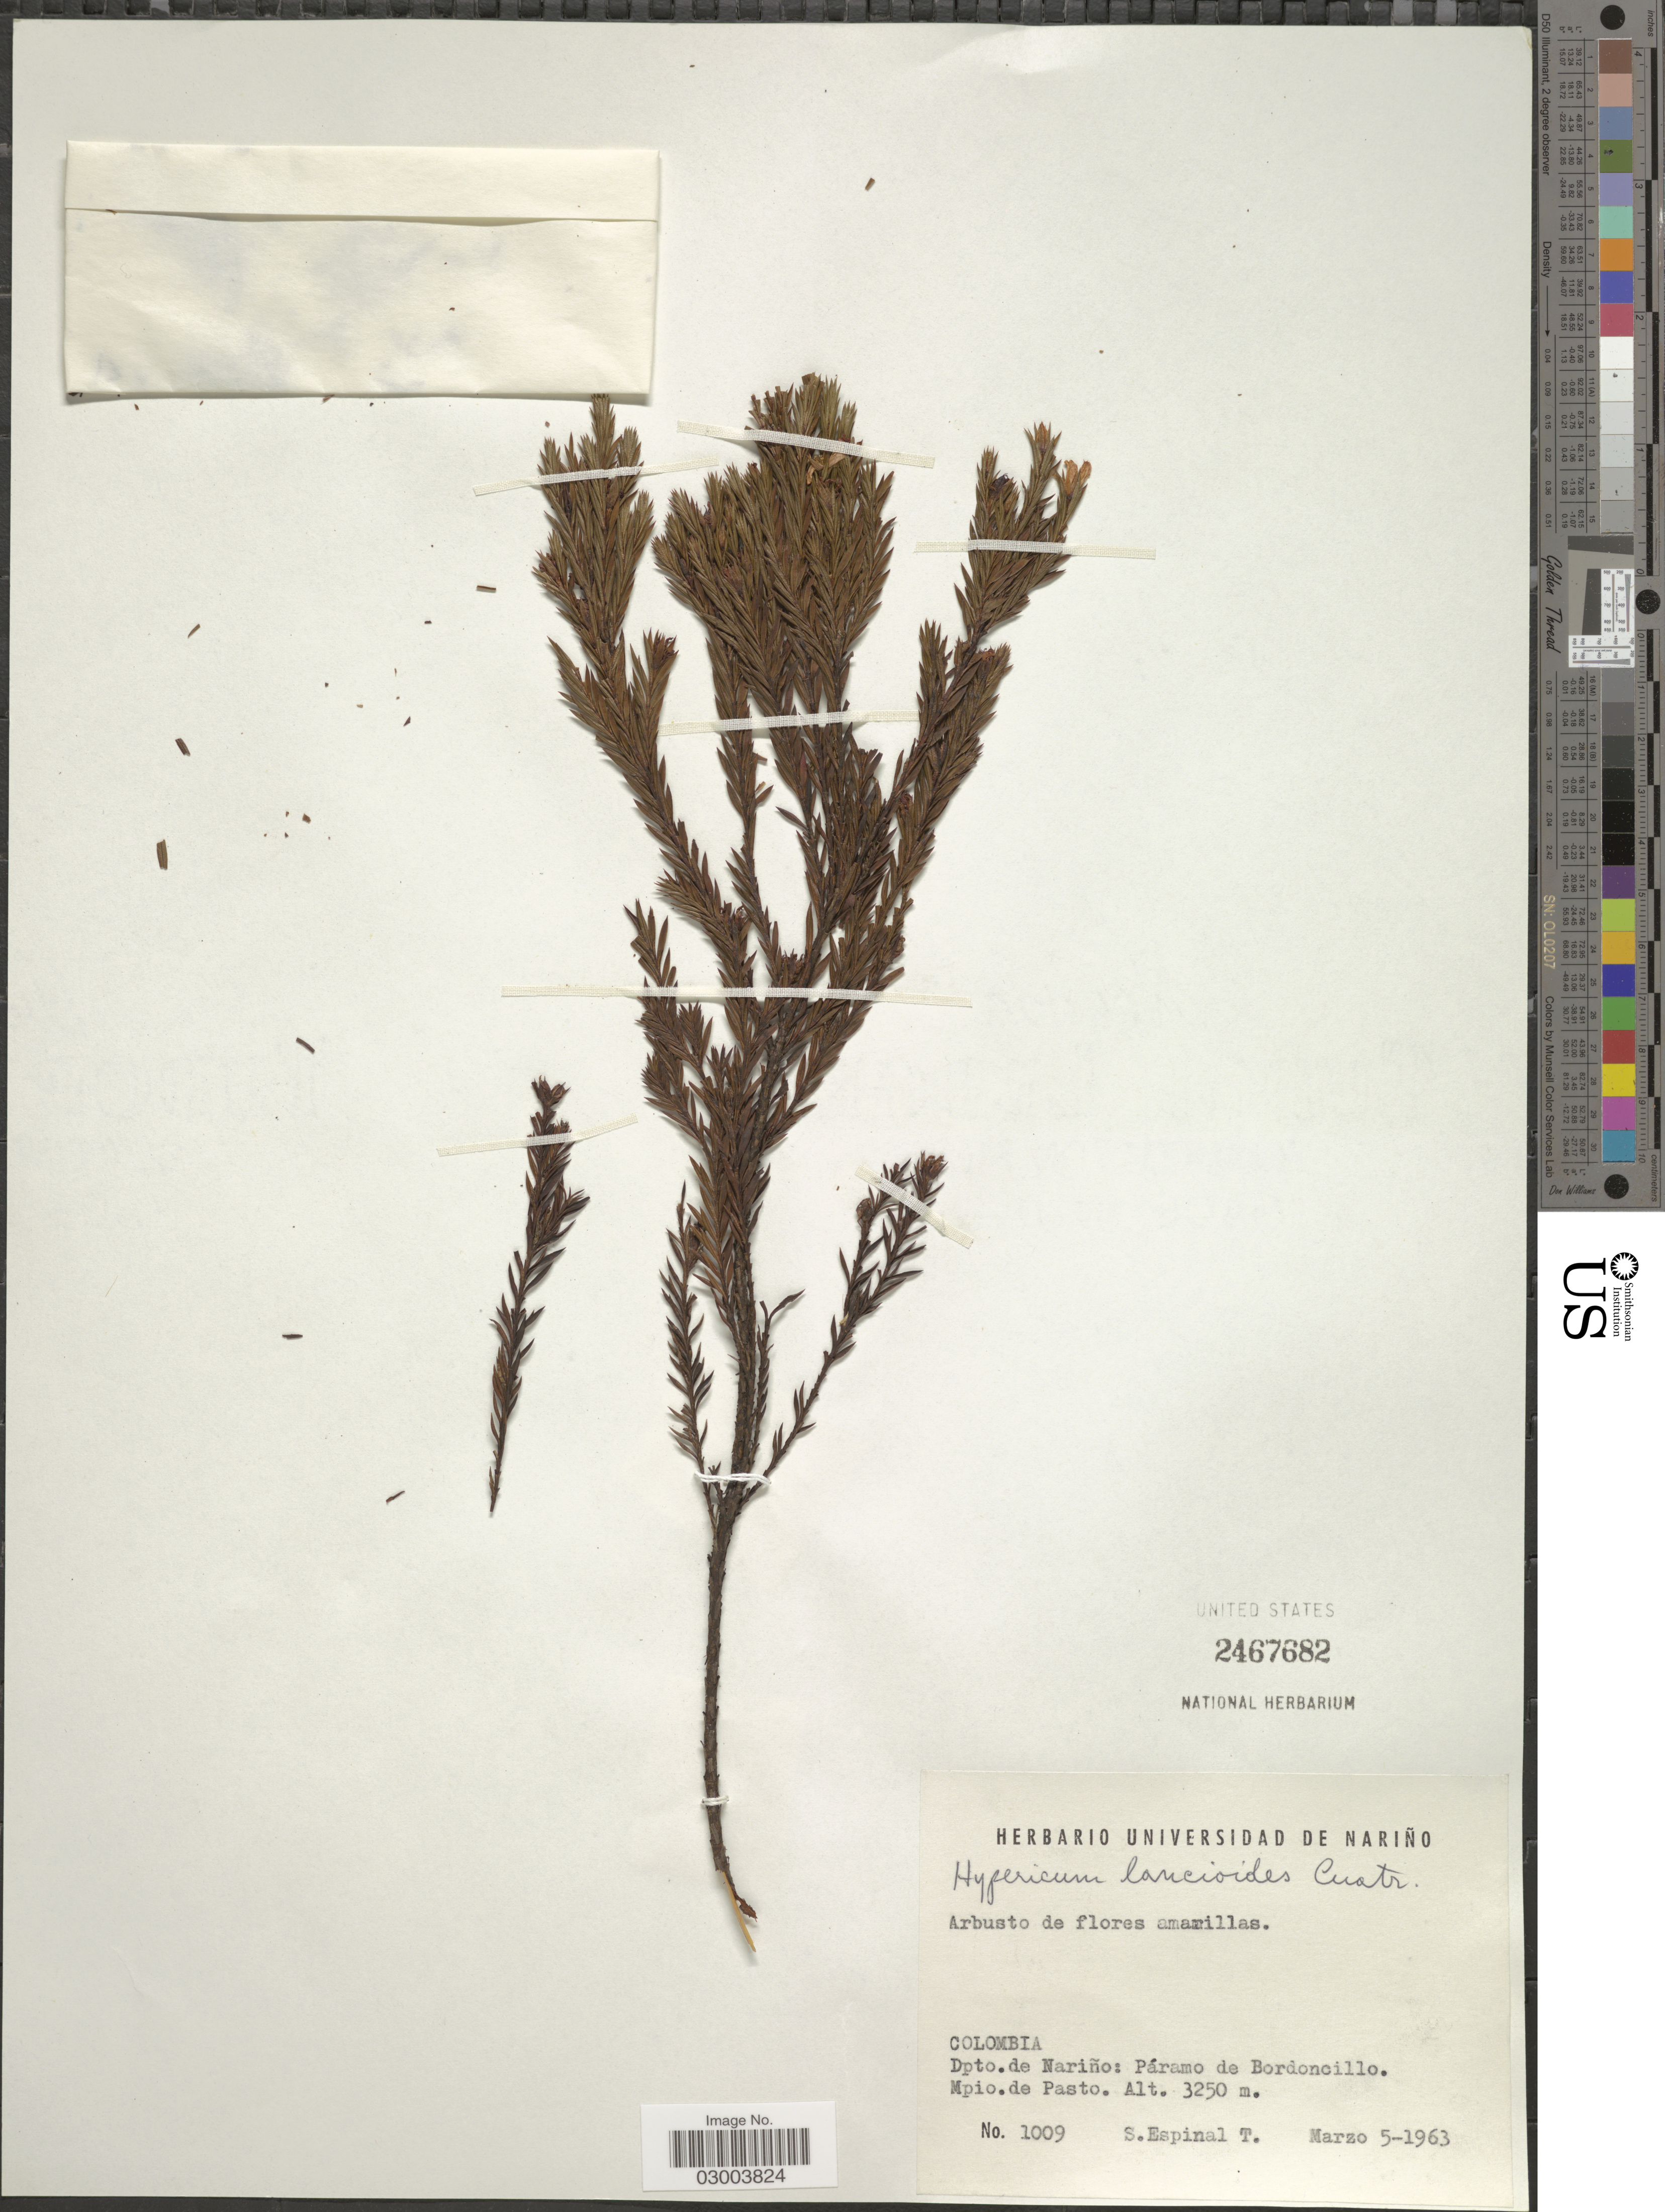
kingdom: Plantae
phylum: Tracheophyta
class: Magnoliopsida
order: Malpighiales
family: Hypericaceae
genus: Hypericum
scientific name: Hypericum lancioides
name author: Cuatrec.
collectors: S. Espinal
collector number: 1009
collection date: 1963-03-05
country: Colombia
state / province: Nariño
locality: Dpto. de Nariño: Páramo de Bordoncillo, Mpio. de Pasto.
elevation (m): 3250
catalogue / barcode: US 2467682